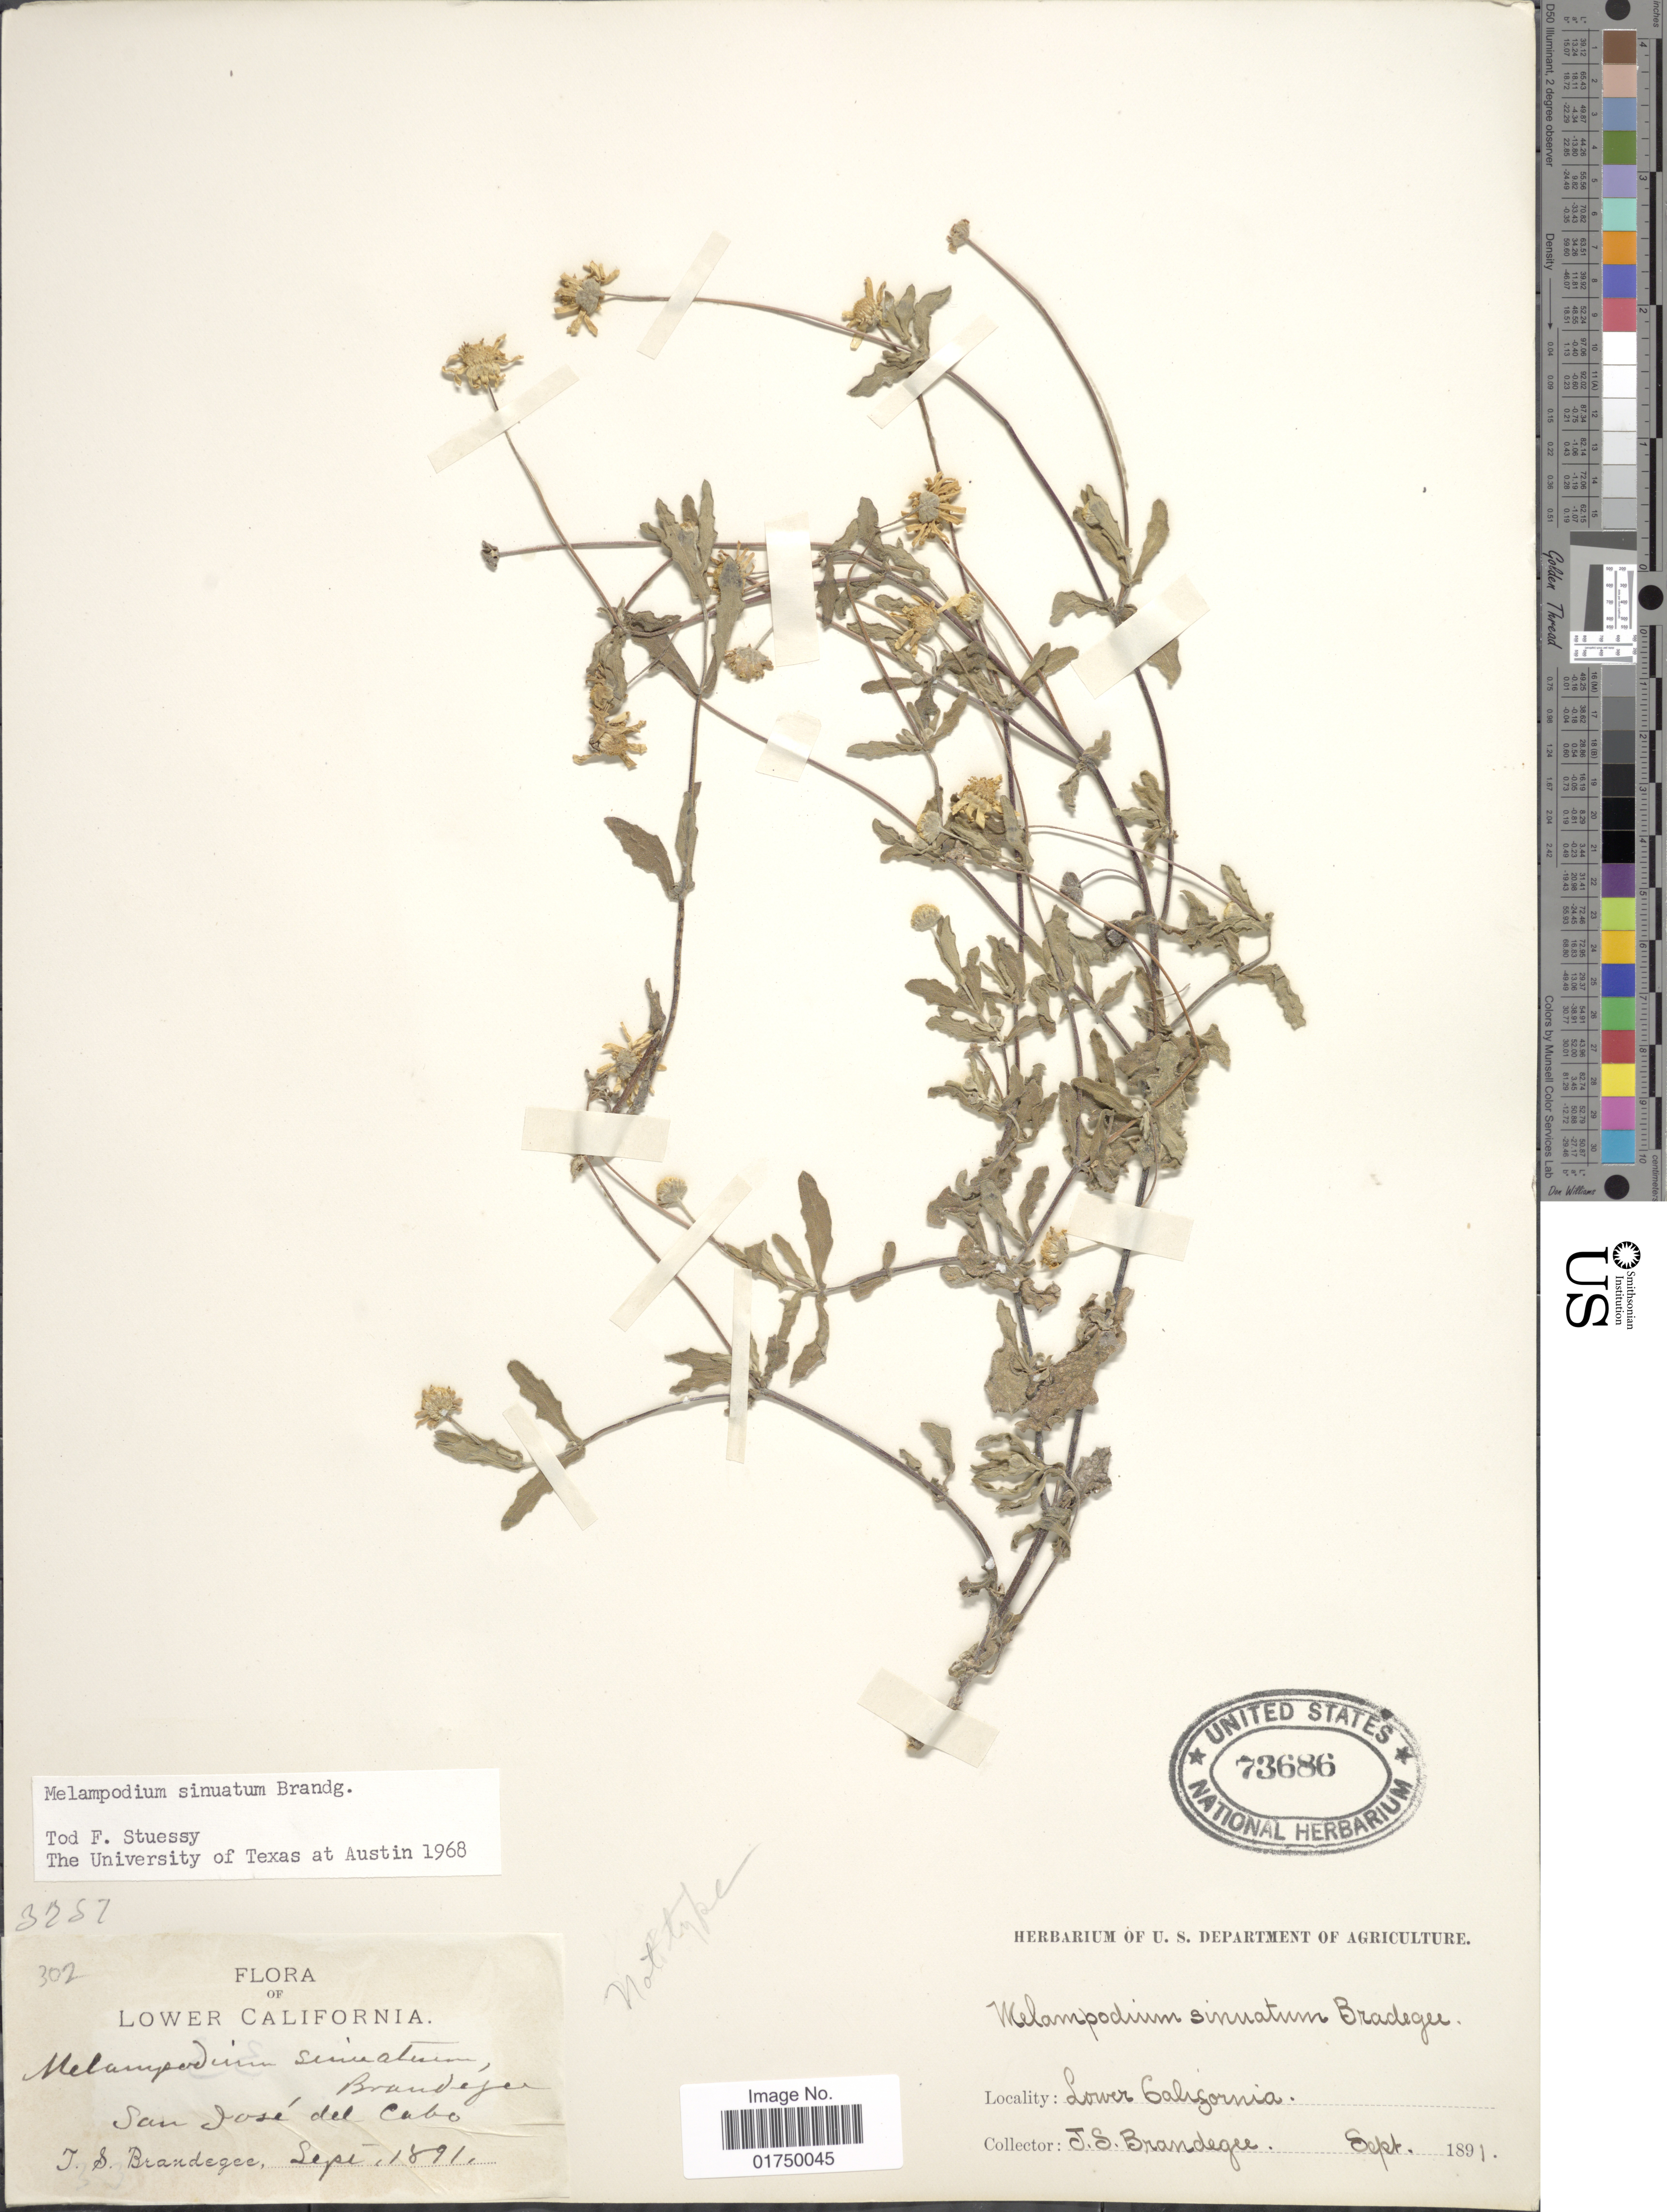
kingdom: Plantae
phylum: Tracheophyta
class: Magnoliopsida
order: Asterales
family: Asteraceae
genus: Melampodium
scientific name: Melampodium sinuatum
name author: Brandg.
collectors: J. S. Brandegee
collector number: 302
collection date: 1891-09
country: Mexico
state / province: Baja California Sur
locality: Lower California. San José del Cabo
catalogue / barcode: US 73686